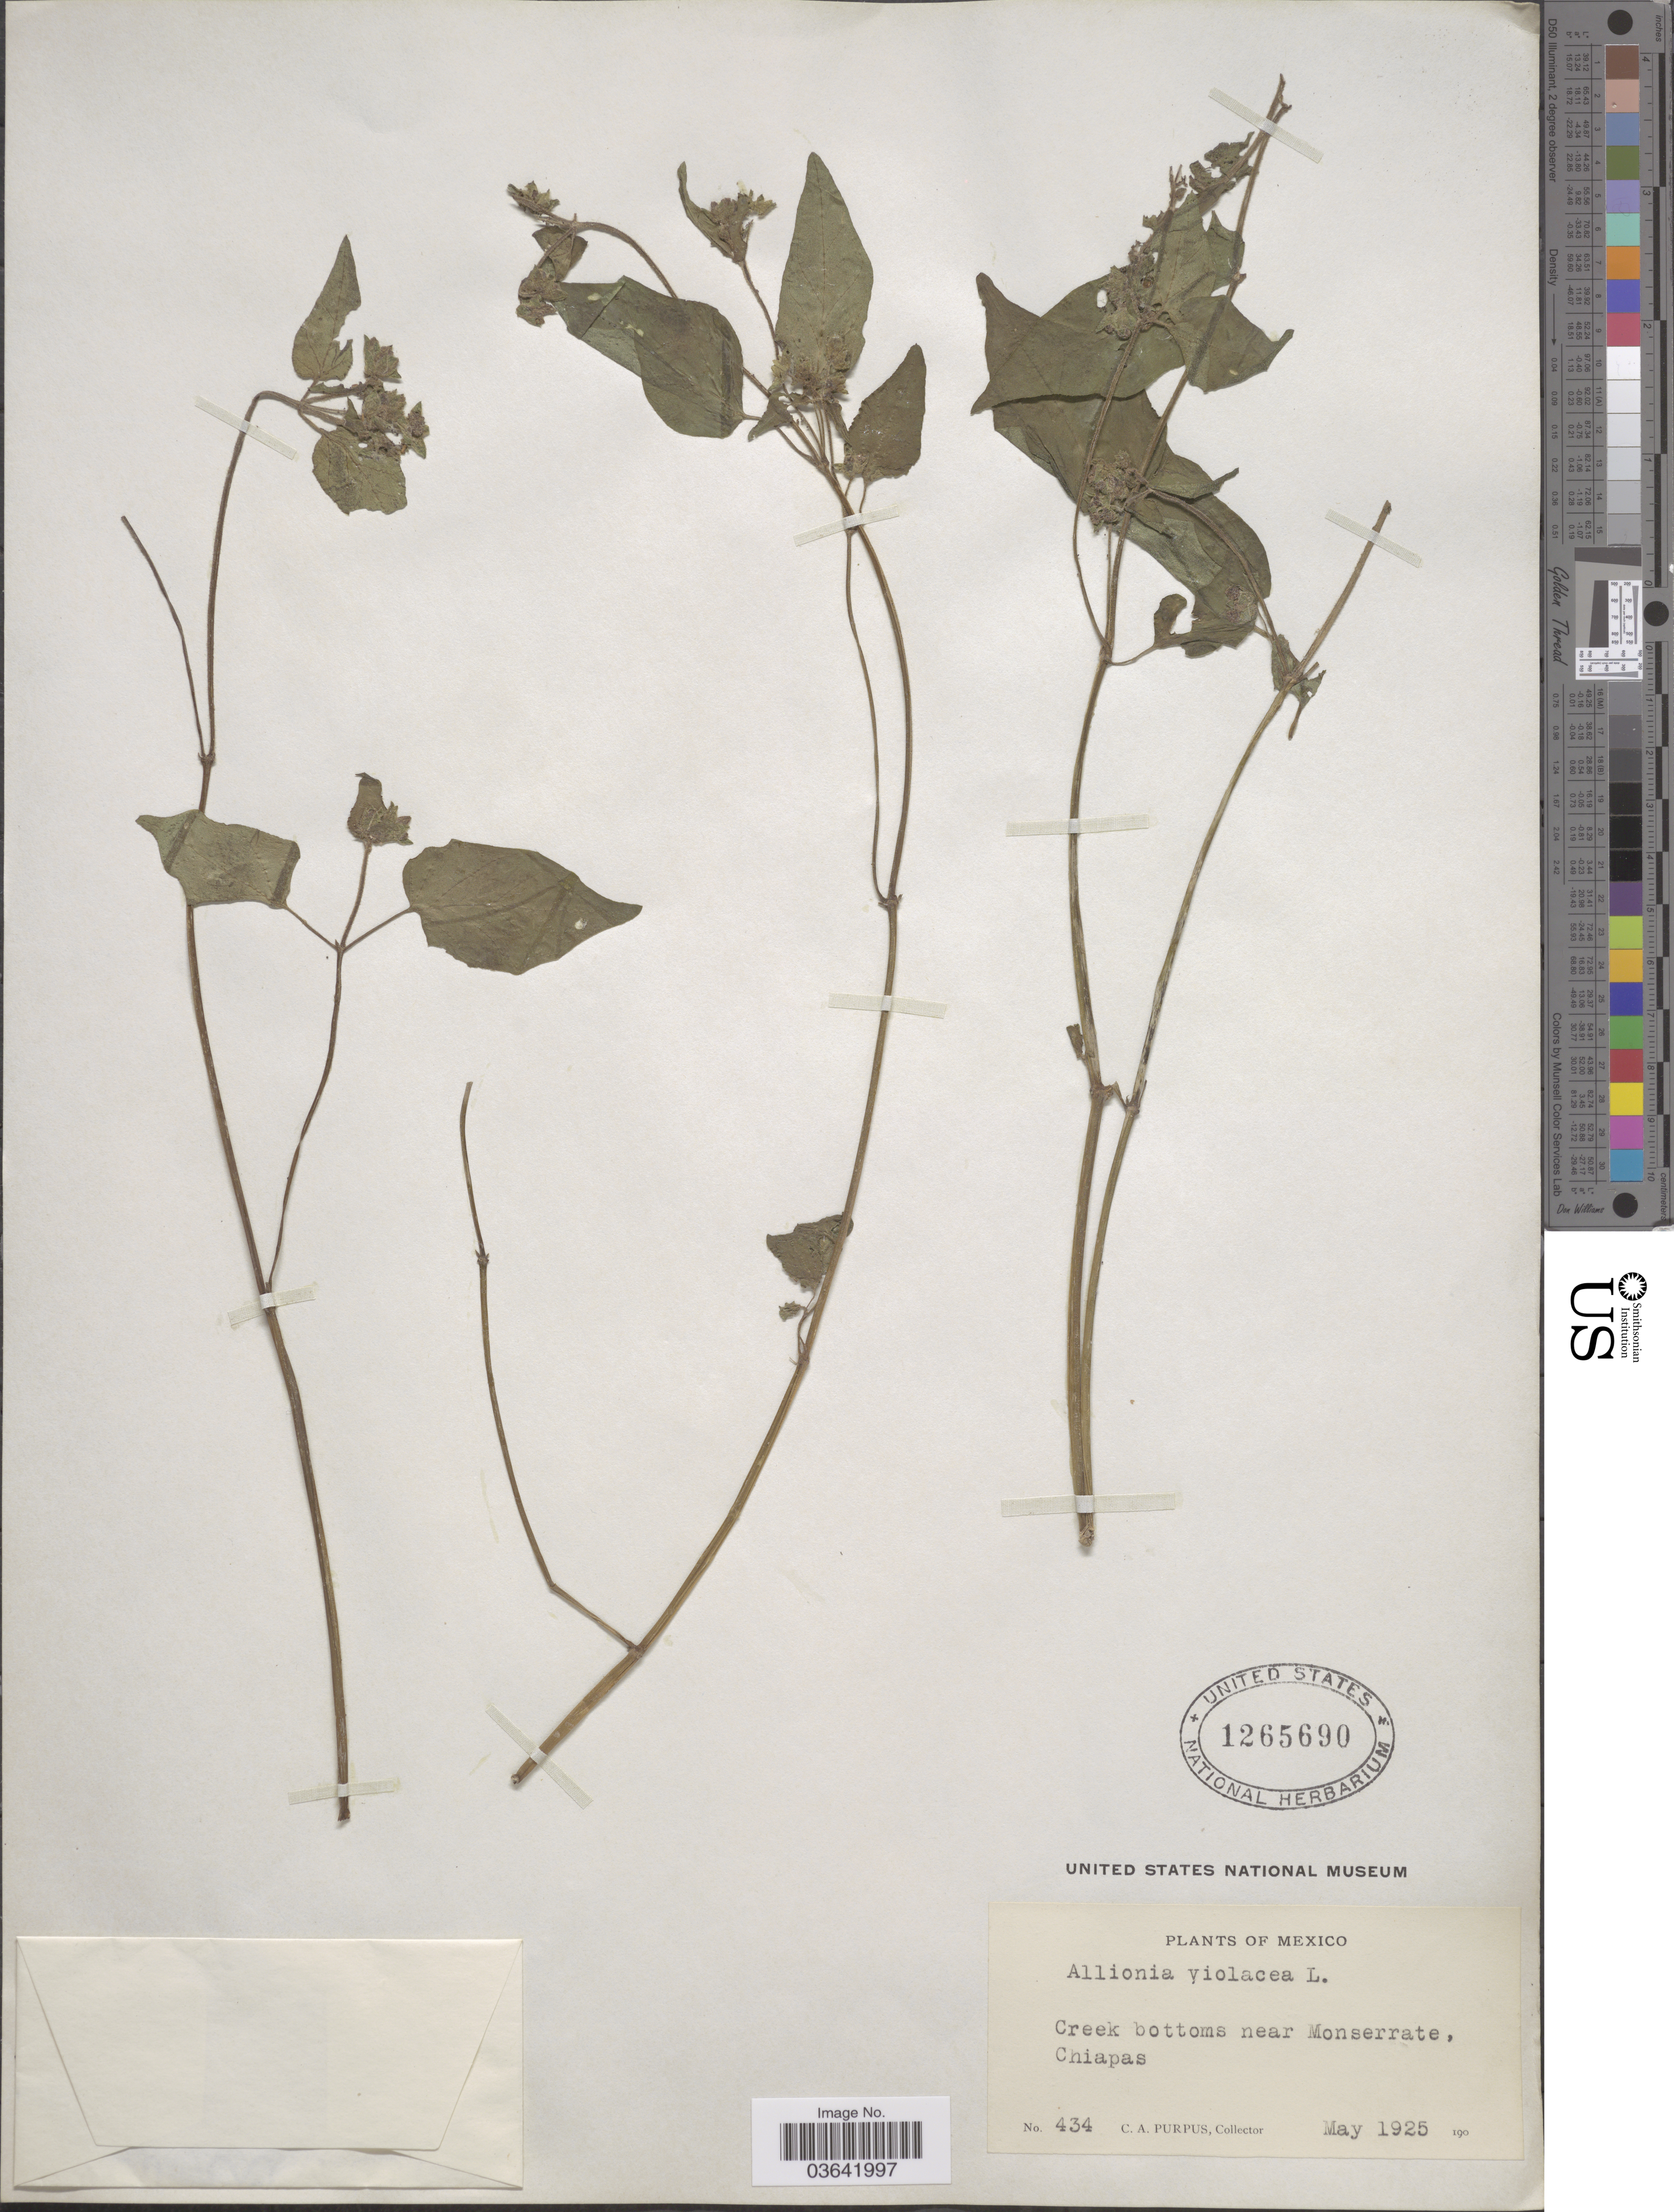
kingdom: Plantae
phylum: Tracheophyta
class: Magnoliopsida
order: Caryophyllales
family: Nyctaginaceae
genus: Mirabilis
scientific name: Mirabilis violacea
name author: (L.) Heimerl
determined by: Strong, Mark T., (BOT), Smithsonian Institution - National Museum of Natural History (UNITED STATES)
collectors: C. A. Purpus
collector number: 434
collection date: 1925-05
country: Mexico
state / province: Chiapas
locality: Creek bottoms near Monserrate.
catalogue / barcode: US 1265690